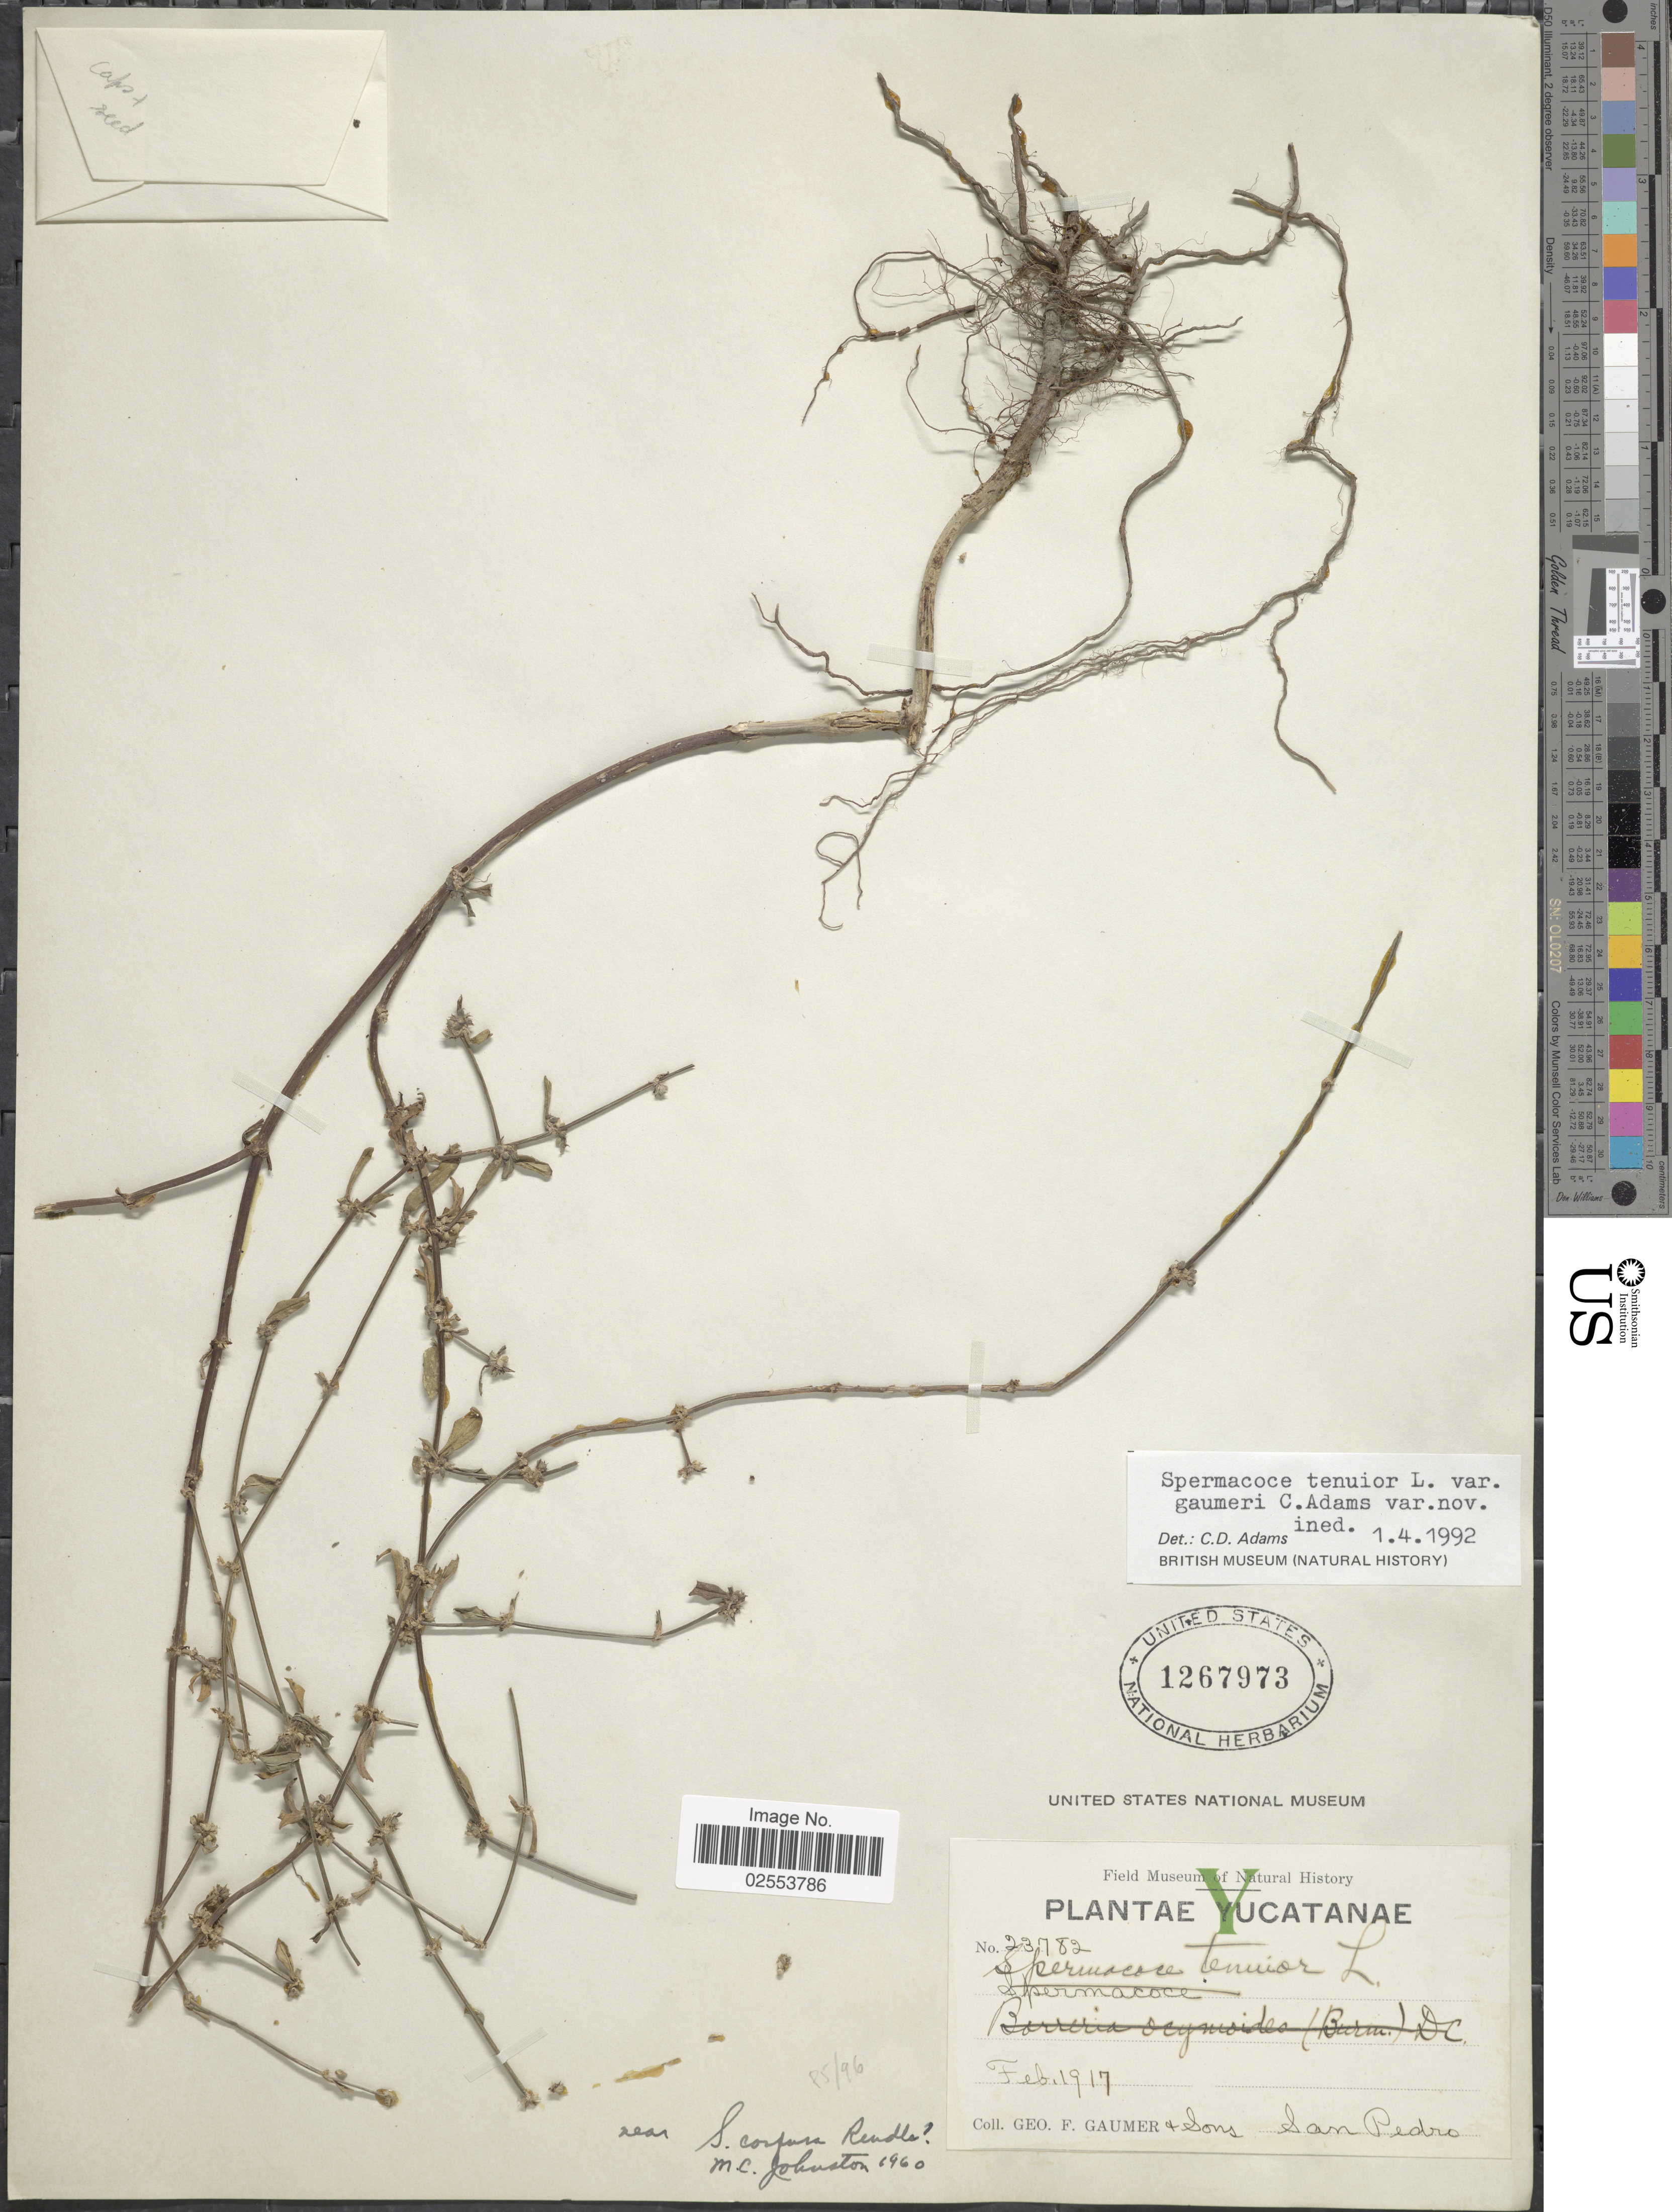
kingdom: Plantae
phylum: Tracheophyta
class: Magnoliopsida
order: Gentianales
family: Rubiaceae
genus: Spermacoce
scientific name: Spermacoce tenuior var. gaumeri C.D. Adams var. nov. ined.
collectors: G. F. Gaumer & & Sons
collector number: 23782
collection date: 1917-02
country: Mexico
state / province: Yucatán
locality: Yucatanae, San Pedro [unsure placement].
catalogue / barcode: US 1267973